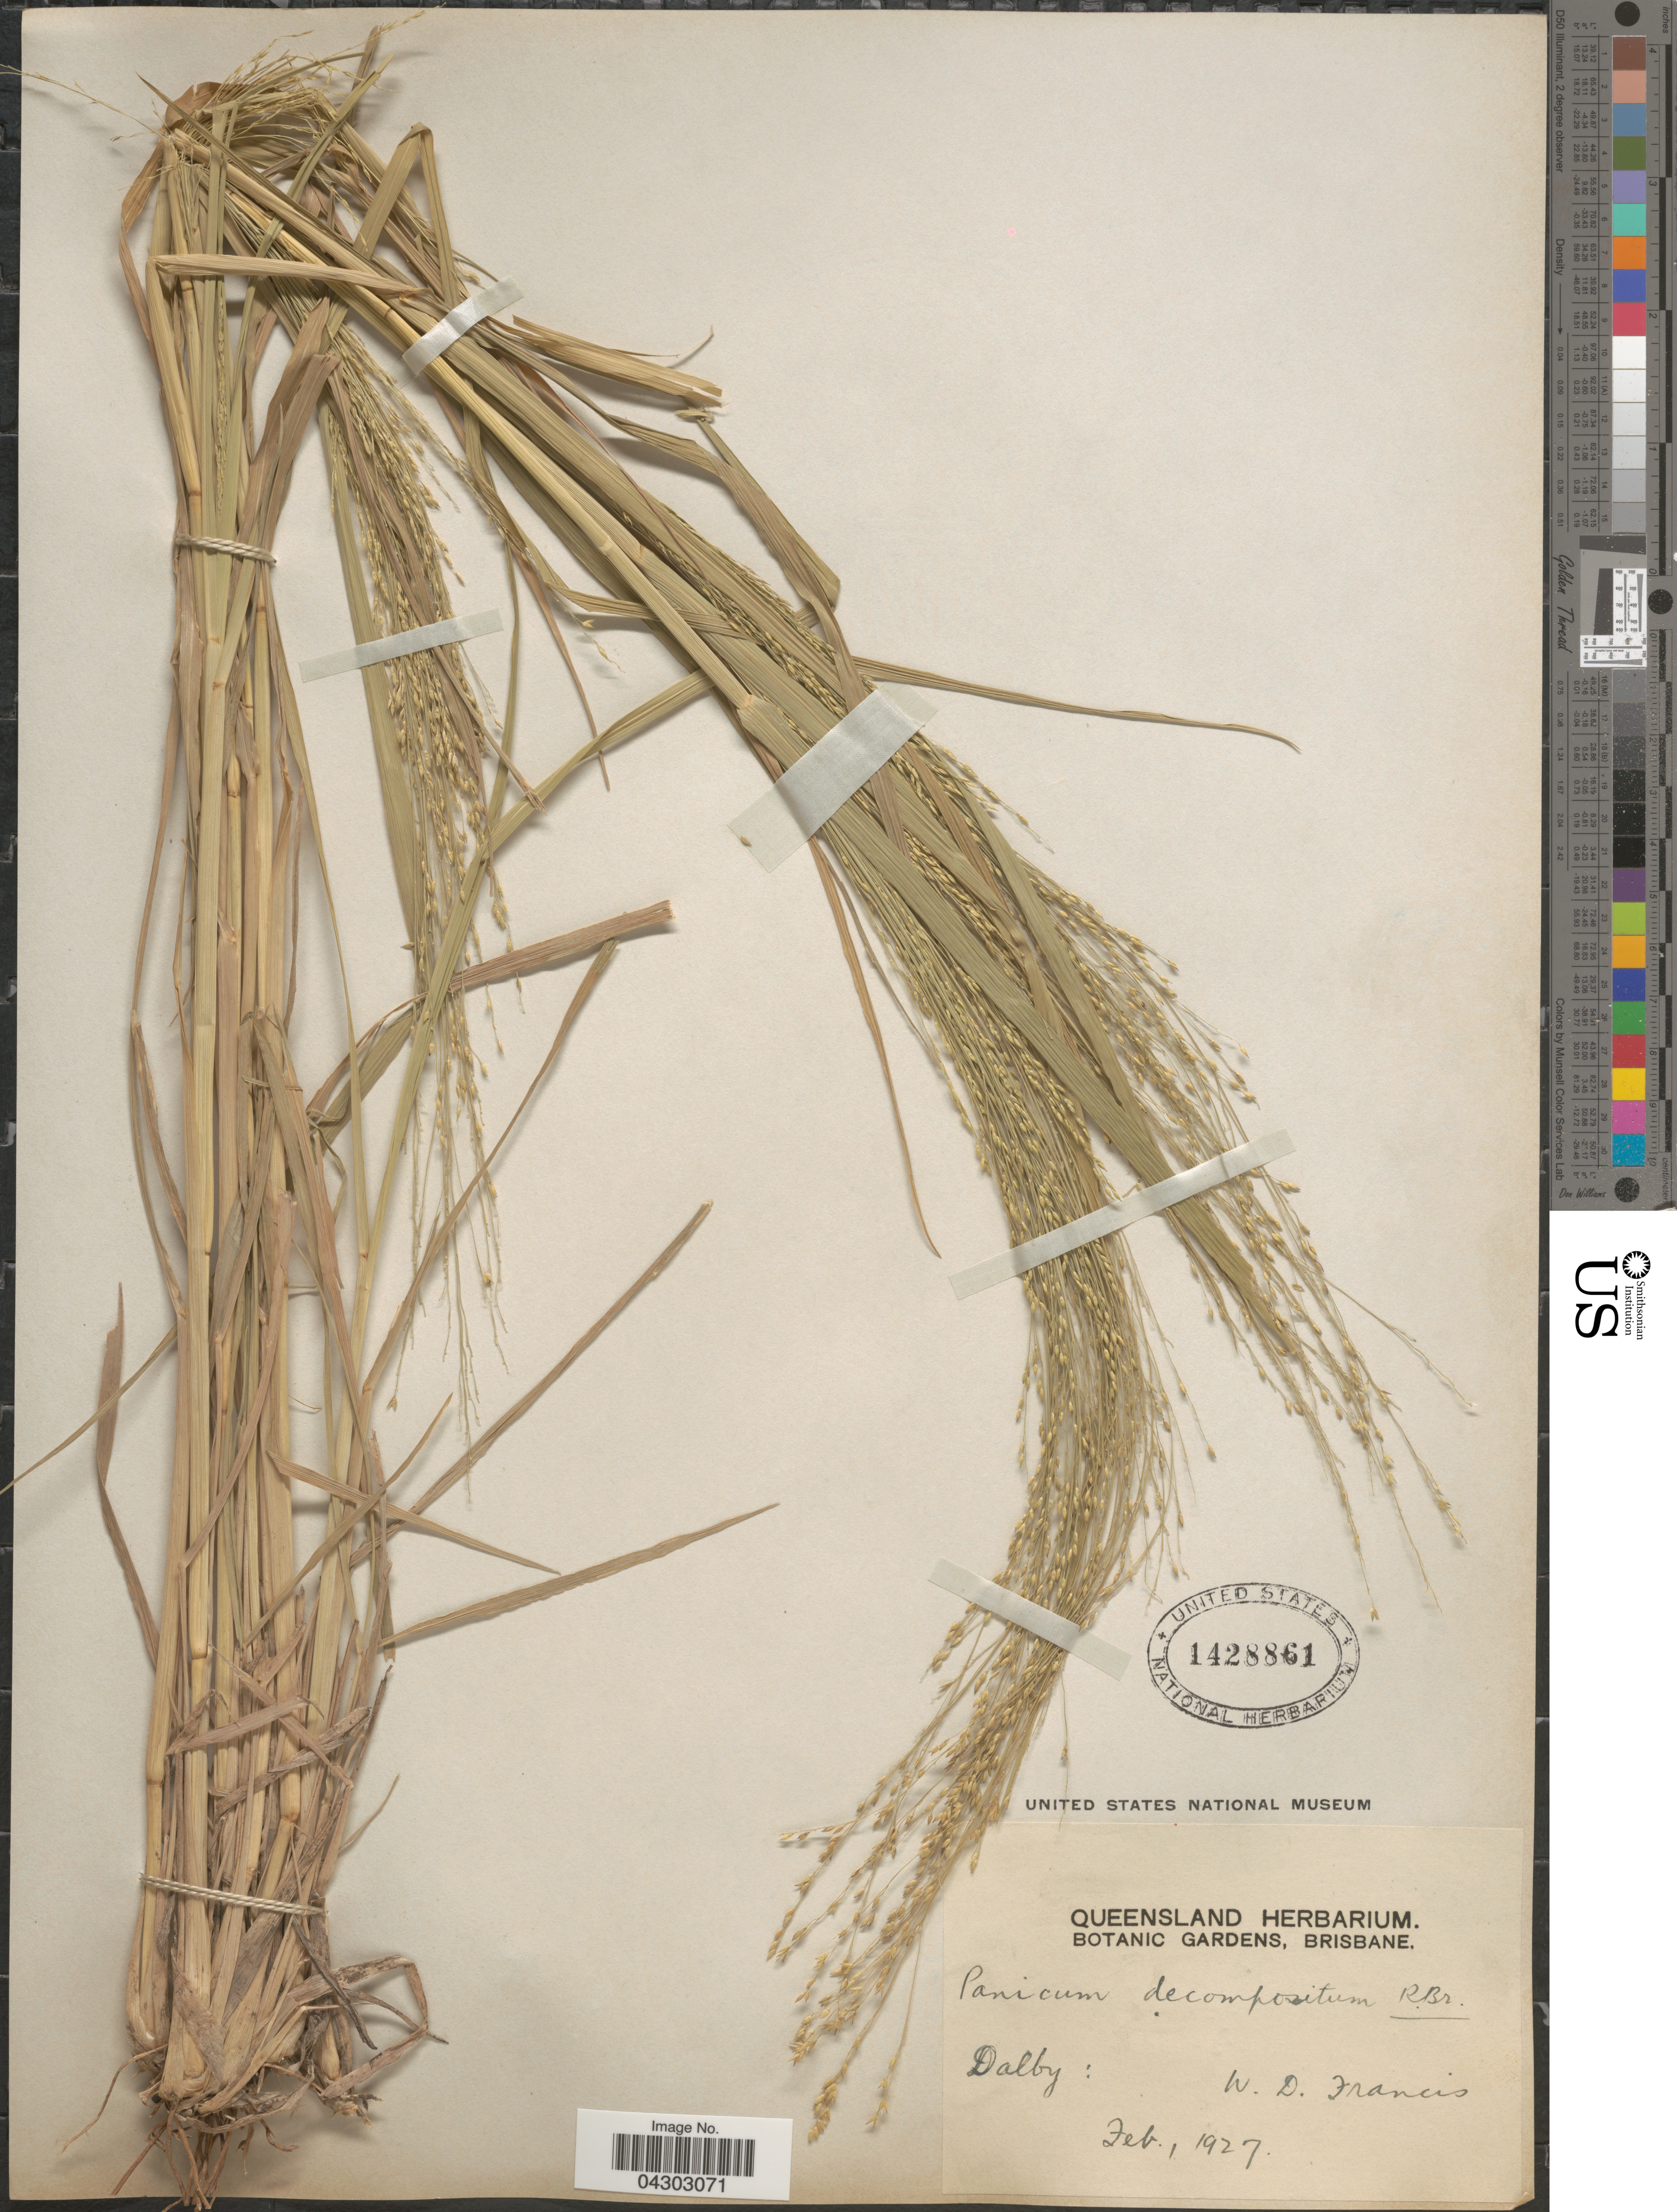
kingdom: Plantae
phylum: Tracheophyta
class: Liliopsida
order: Poales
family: Poaceae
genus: Panicum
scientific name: Panicum decompositum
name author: R. Br.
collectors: W. Francis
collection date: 1927-02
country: Australia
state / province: Queensland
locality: Dalby.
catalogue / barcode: US 1428861